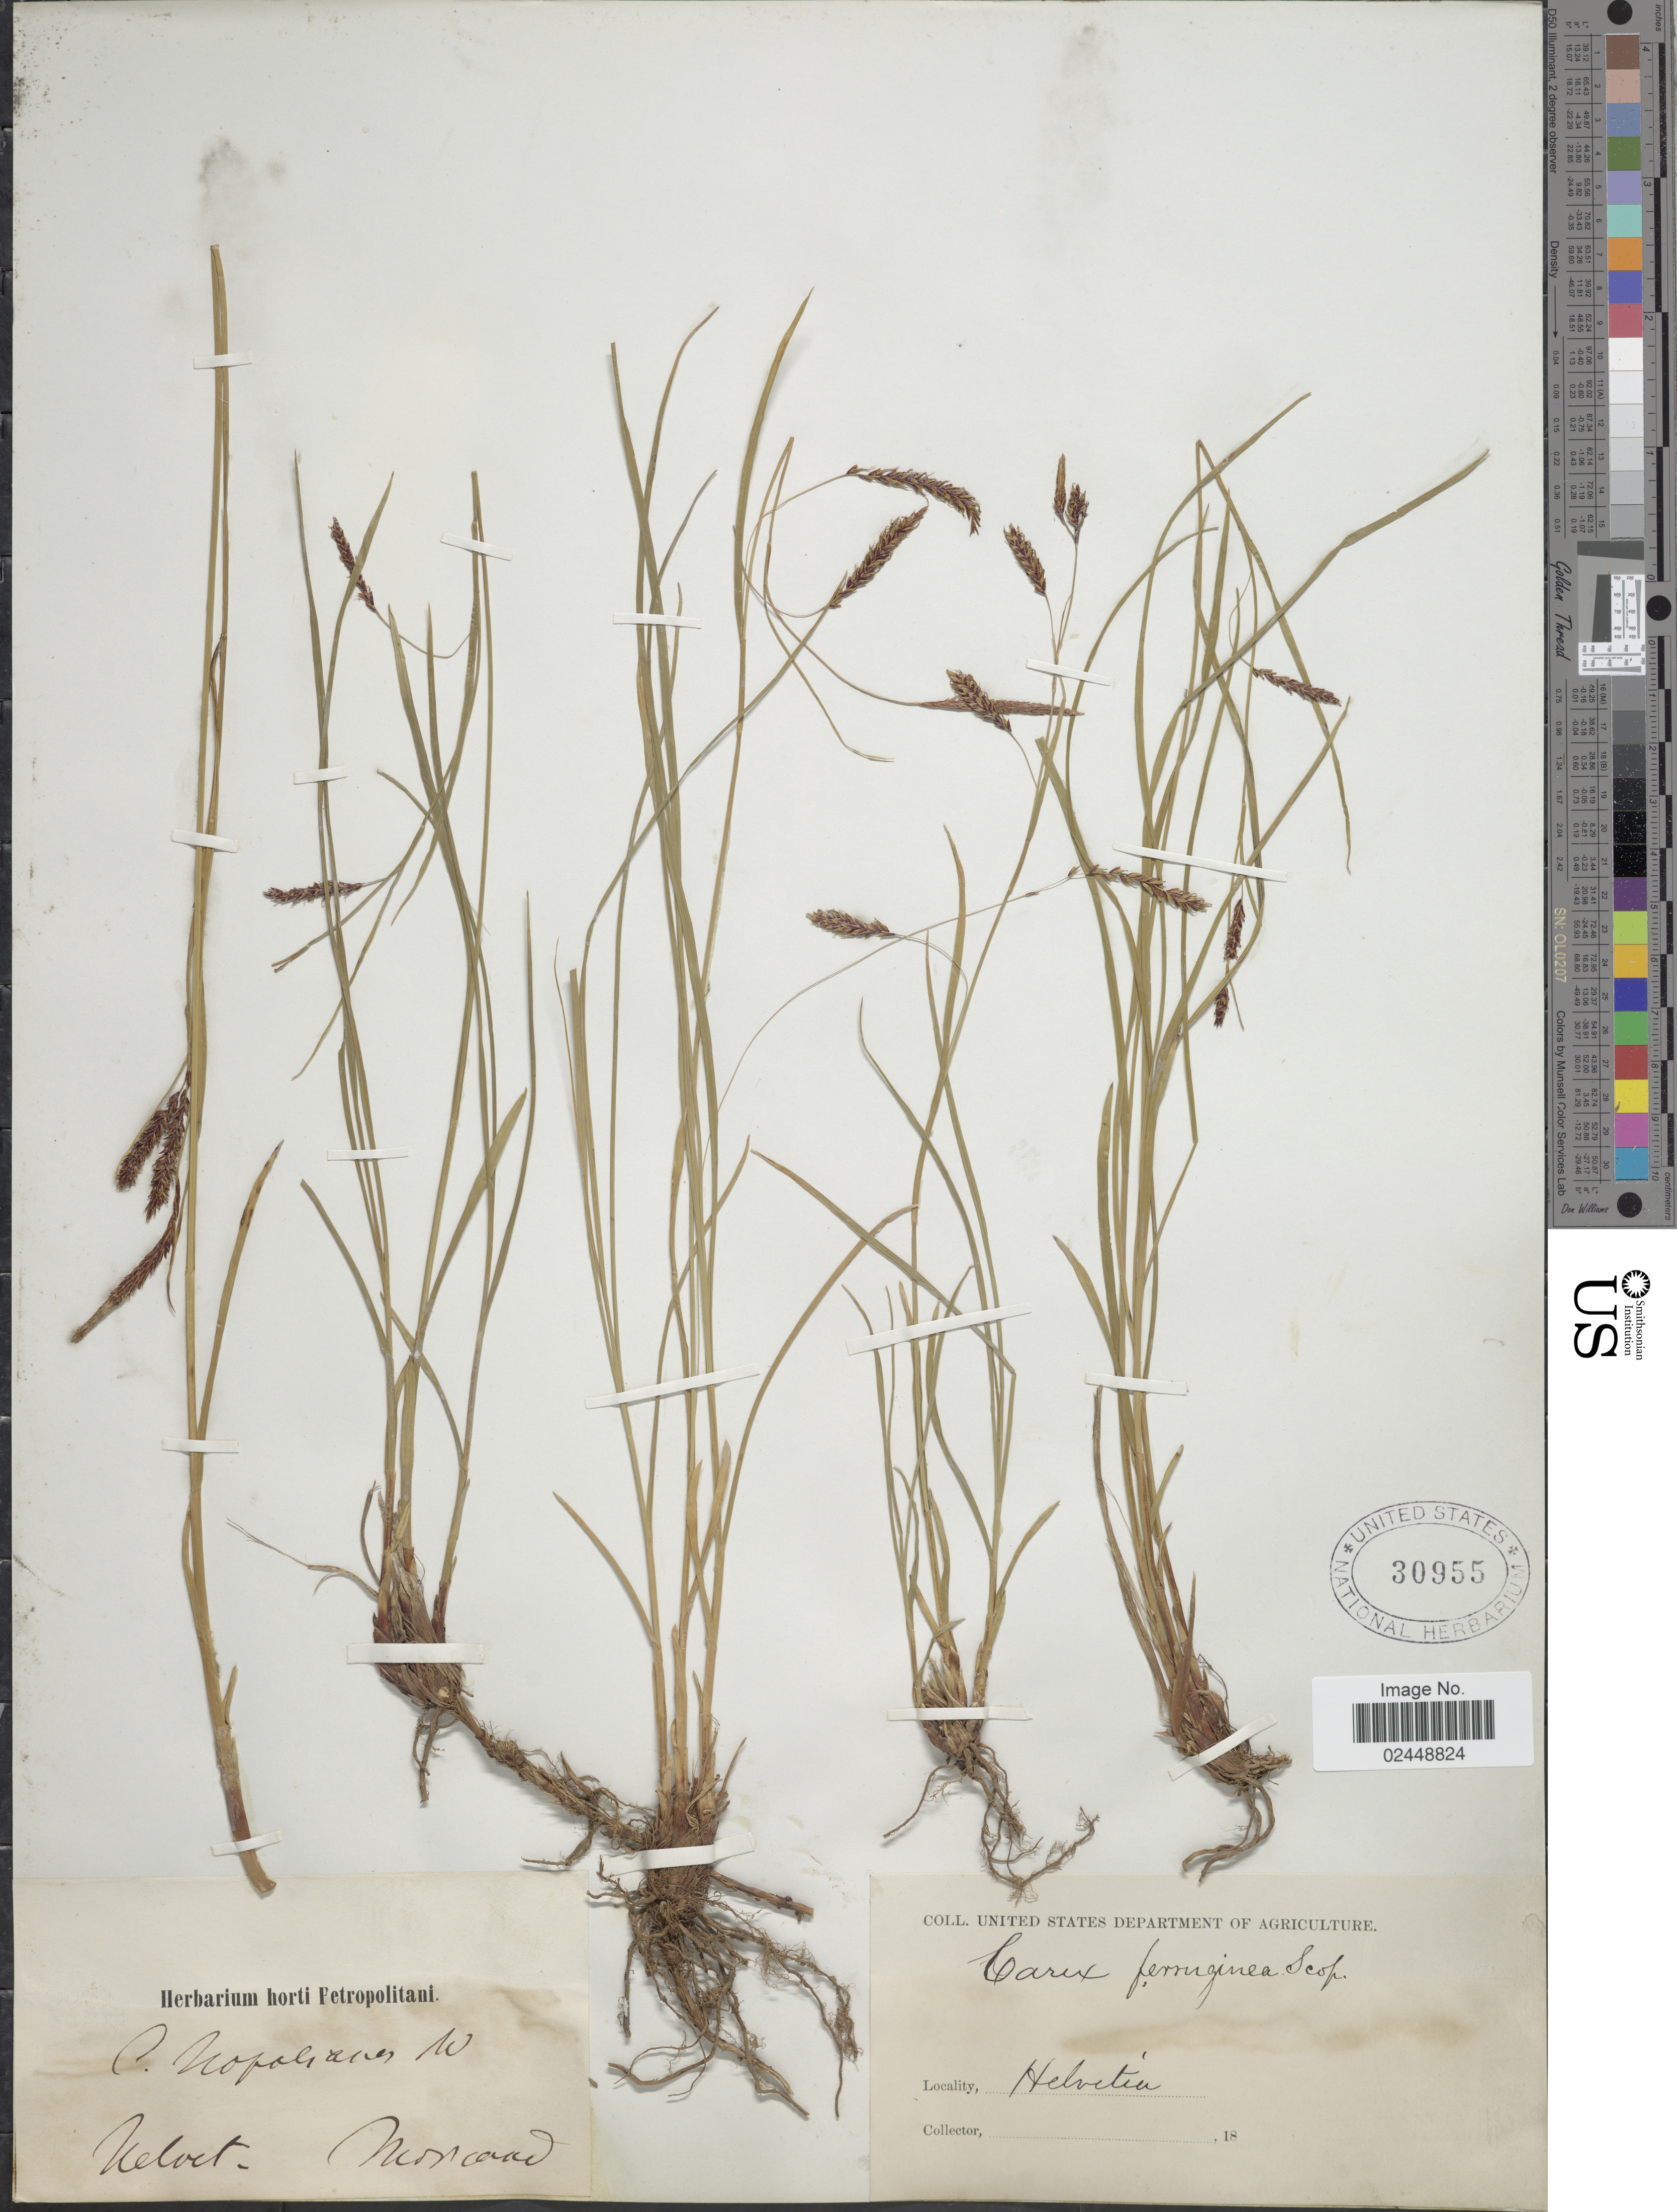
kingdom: Plantae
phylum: Tracheophyta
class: Liliopsida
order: Poales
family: Cyperaceae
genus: Carex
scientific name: Carex ferruginea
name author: Scop.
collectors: ex herb. U. S. Department of Agriculture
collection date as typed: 18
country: Switzerland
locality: Helvetia,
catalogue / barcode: US 30955